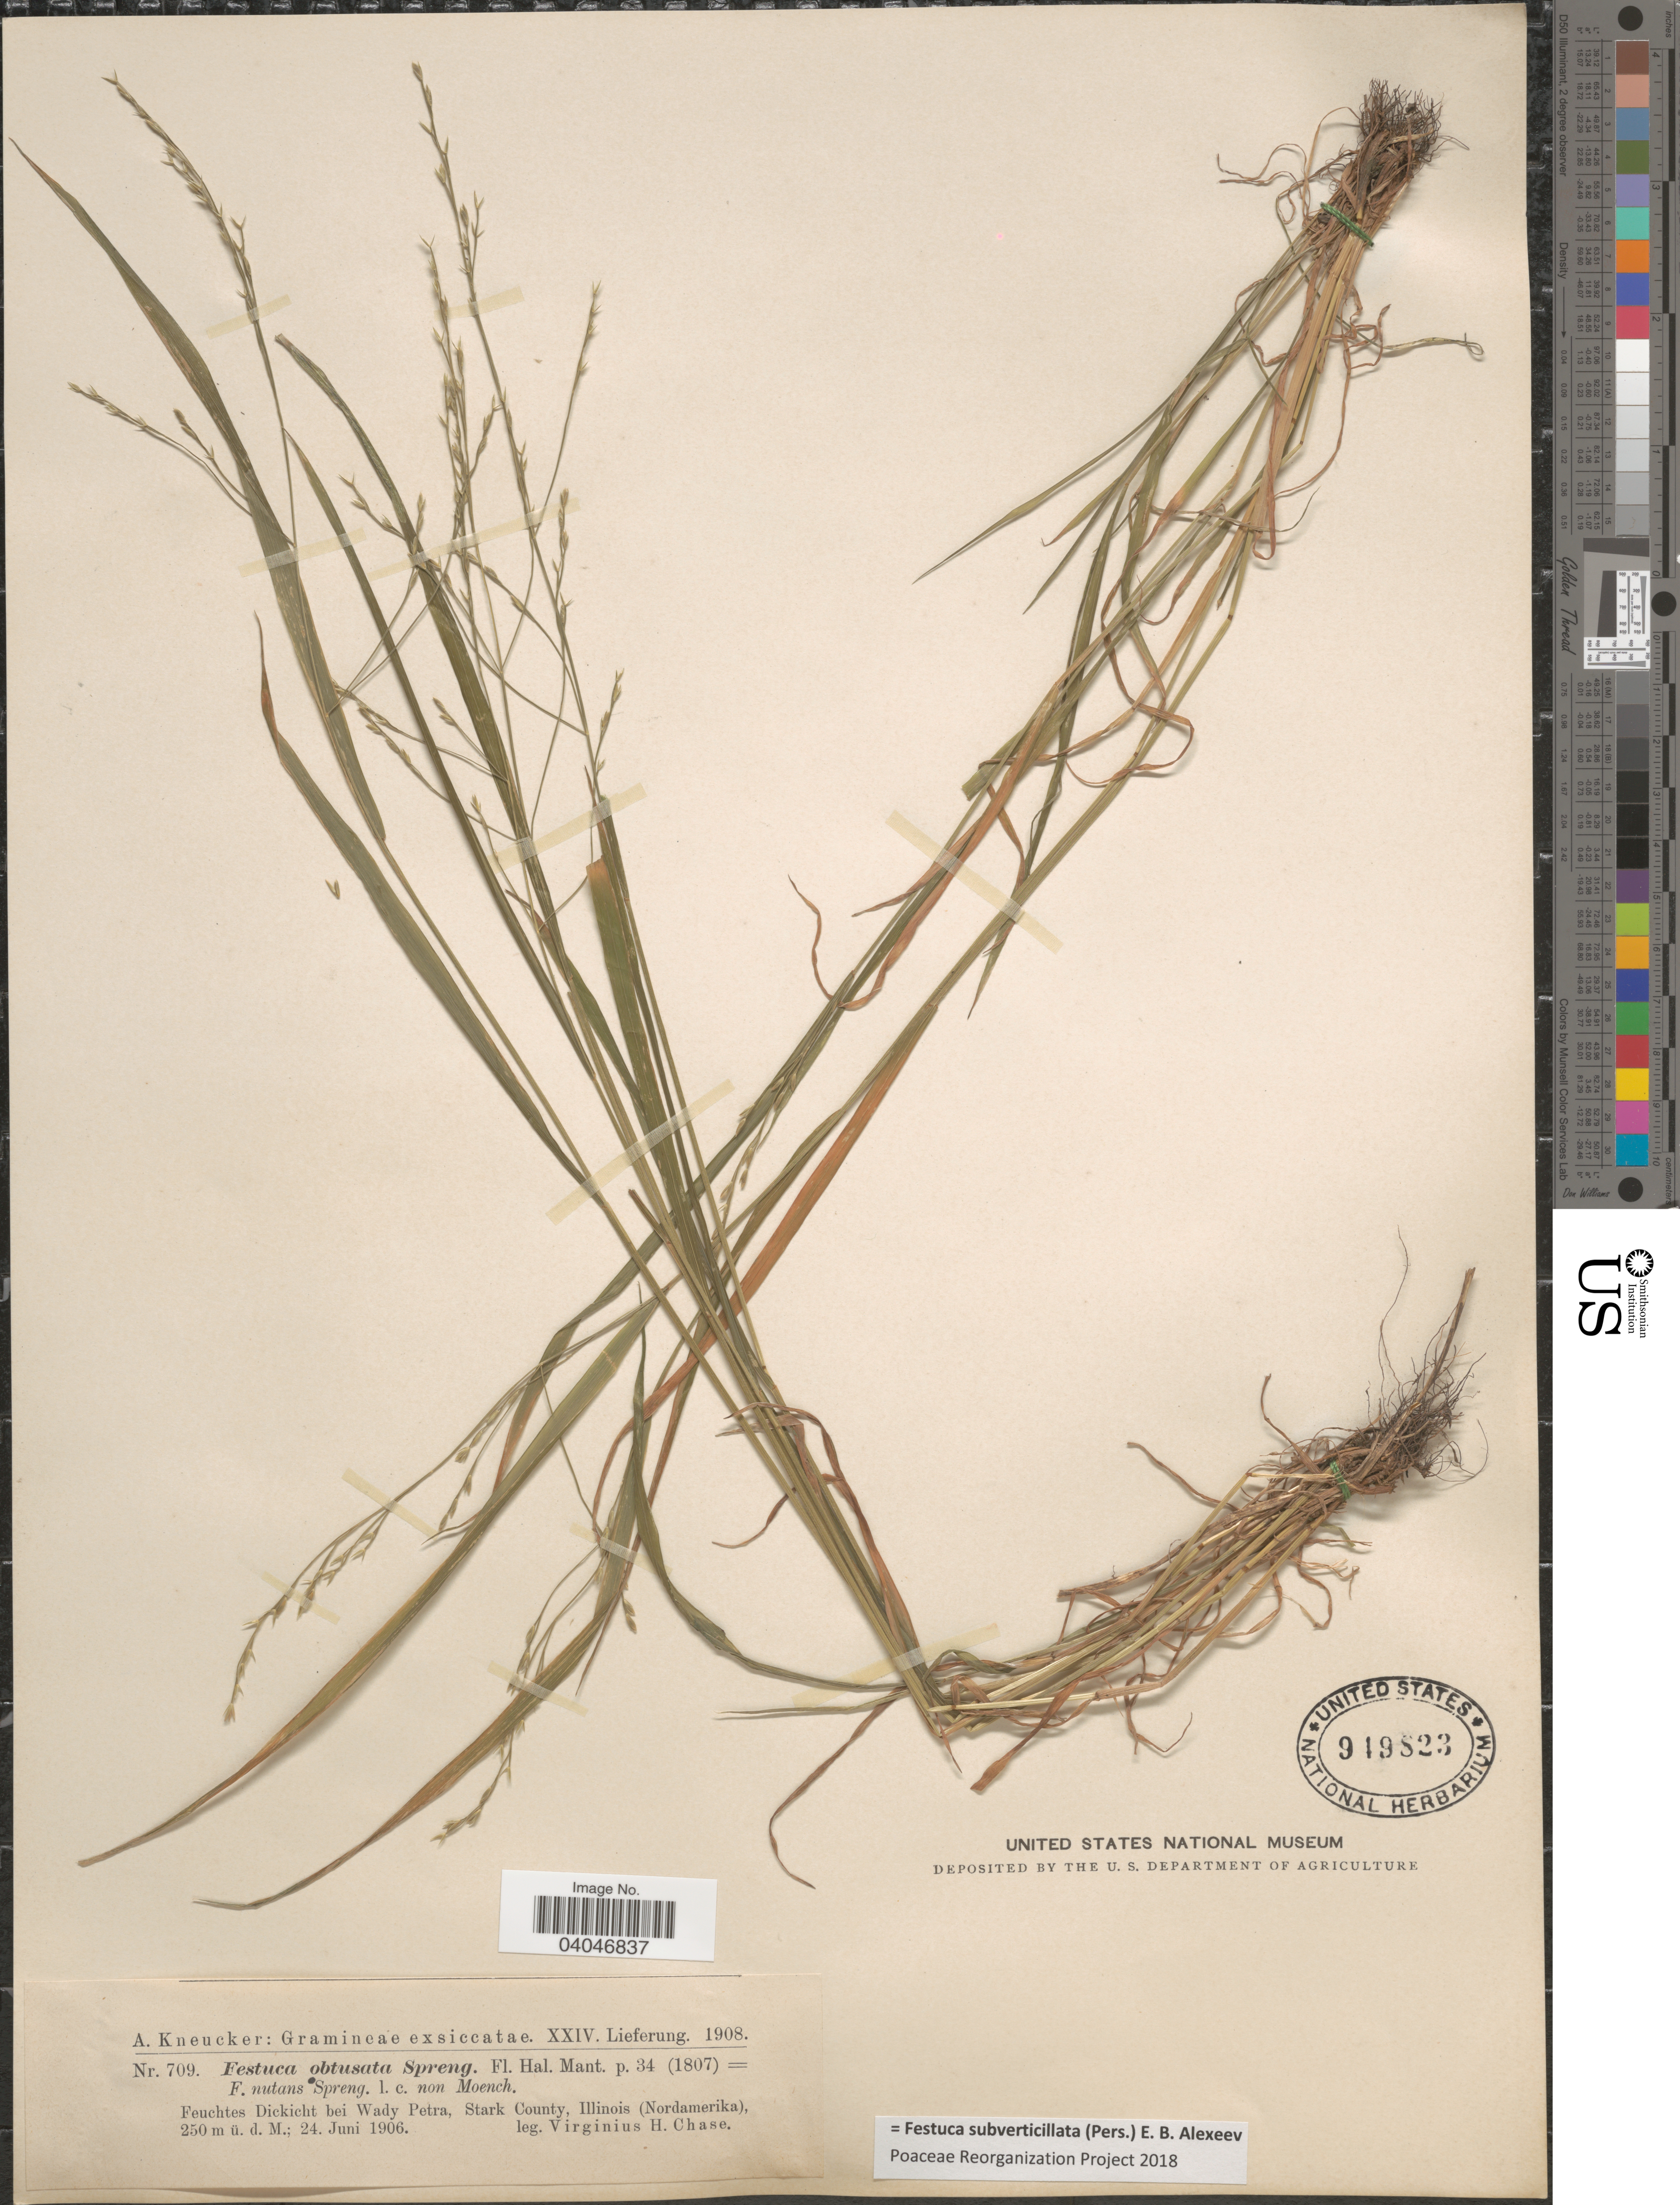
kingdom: Plantae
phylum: Tracheophyta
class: Liliopsida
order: Poales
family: Poaceae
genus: Festuca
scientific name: Festuca subverticillata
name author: (Pers.) E.B. Alexeev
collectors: V. H. Chase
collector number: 709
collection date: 1906-06-24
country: United States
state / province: Illinois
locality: Feuchtes Dickicht bei Wady Petra, Stark County.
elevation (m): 250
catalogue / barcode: US 949823